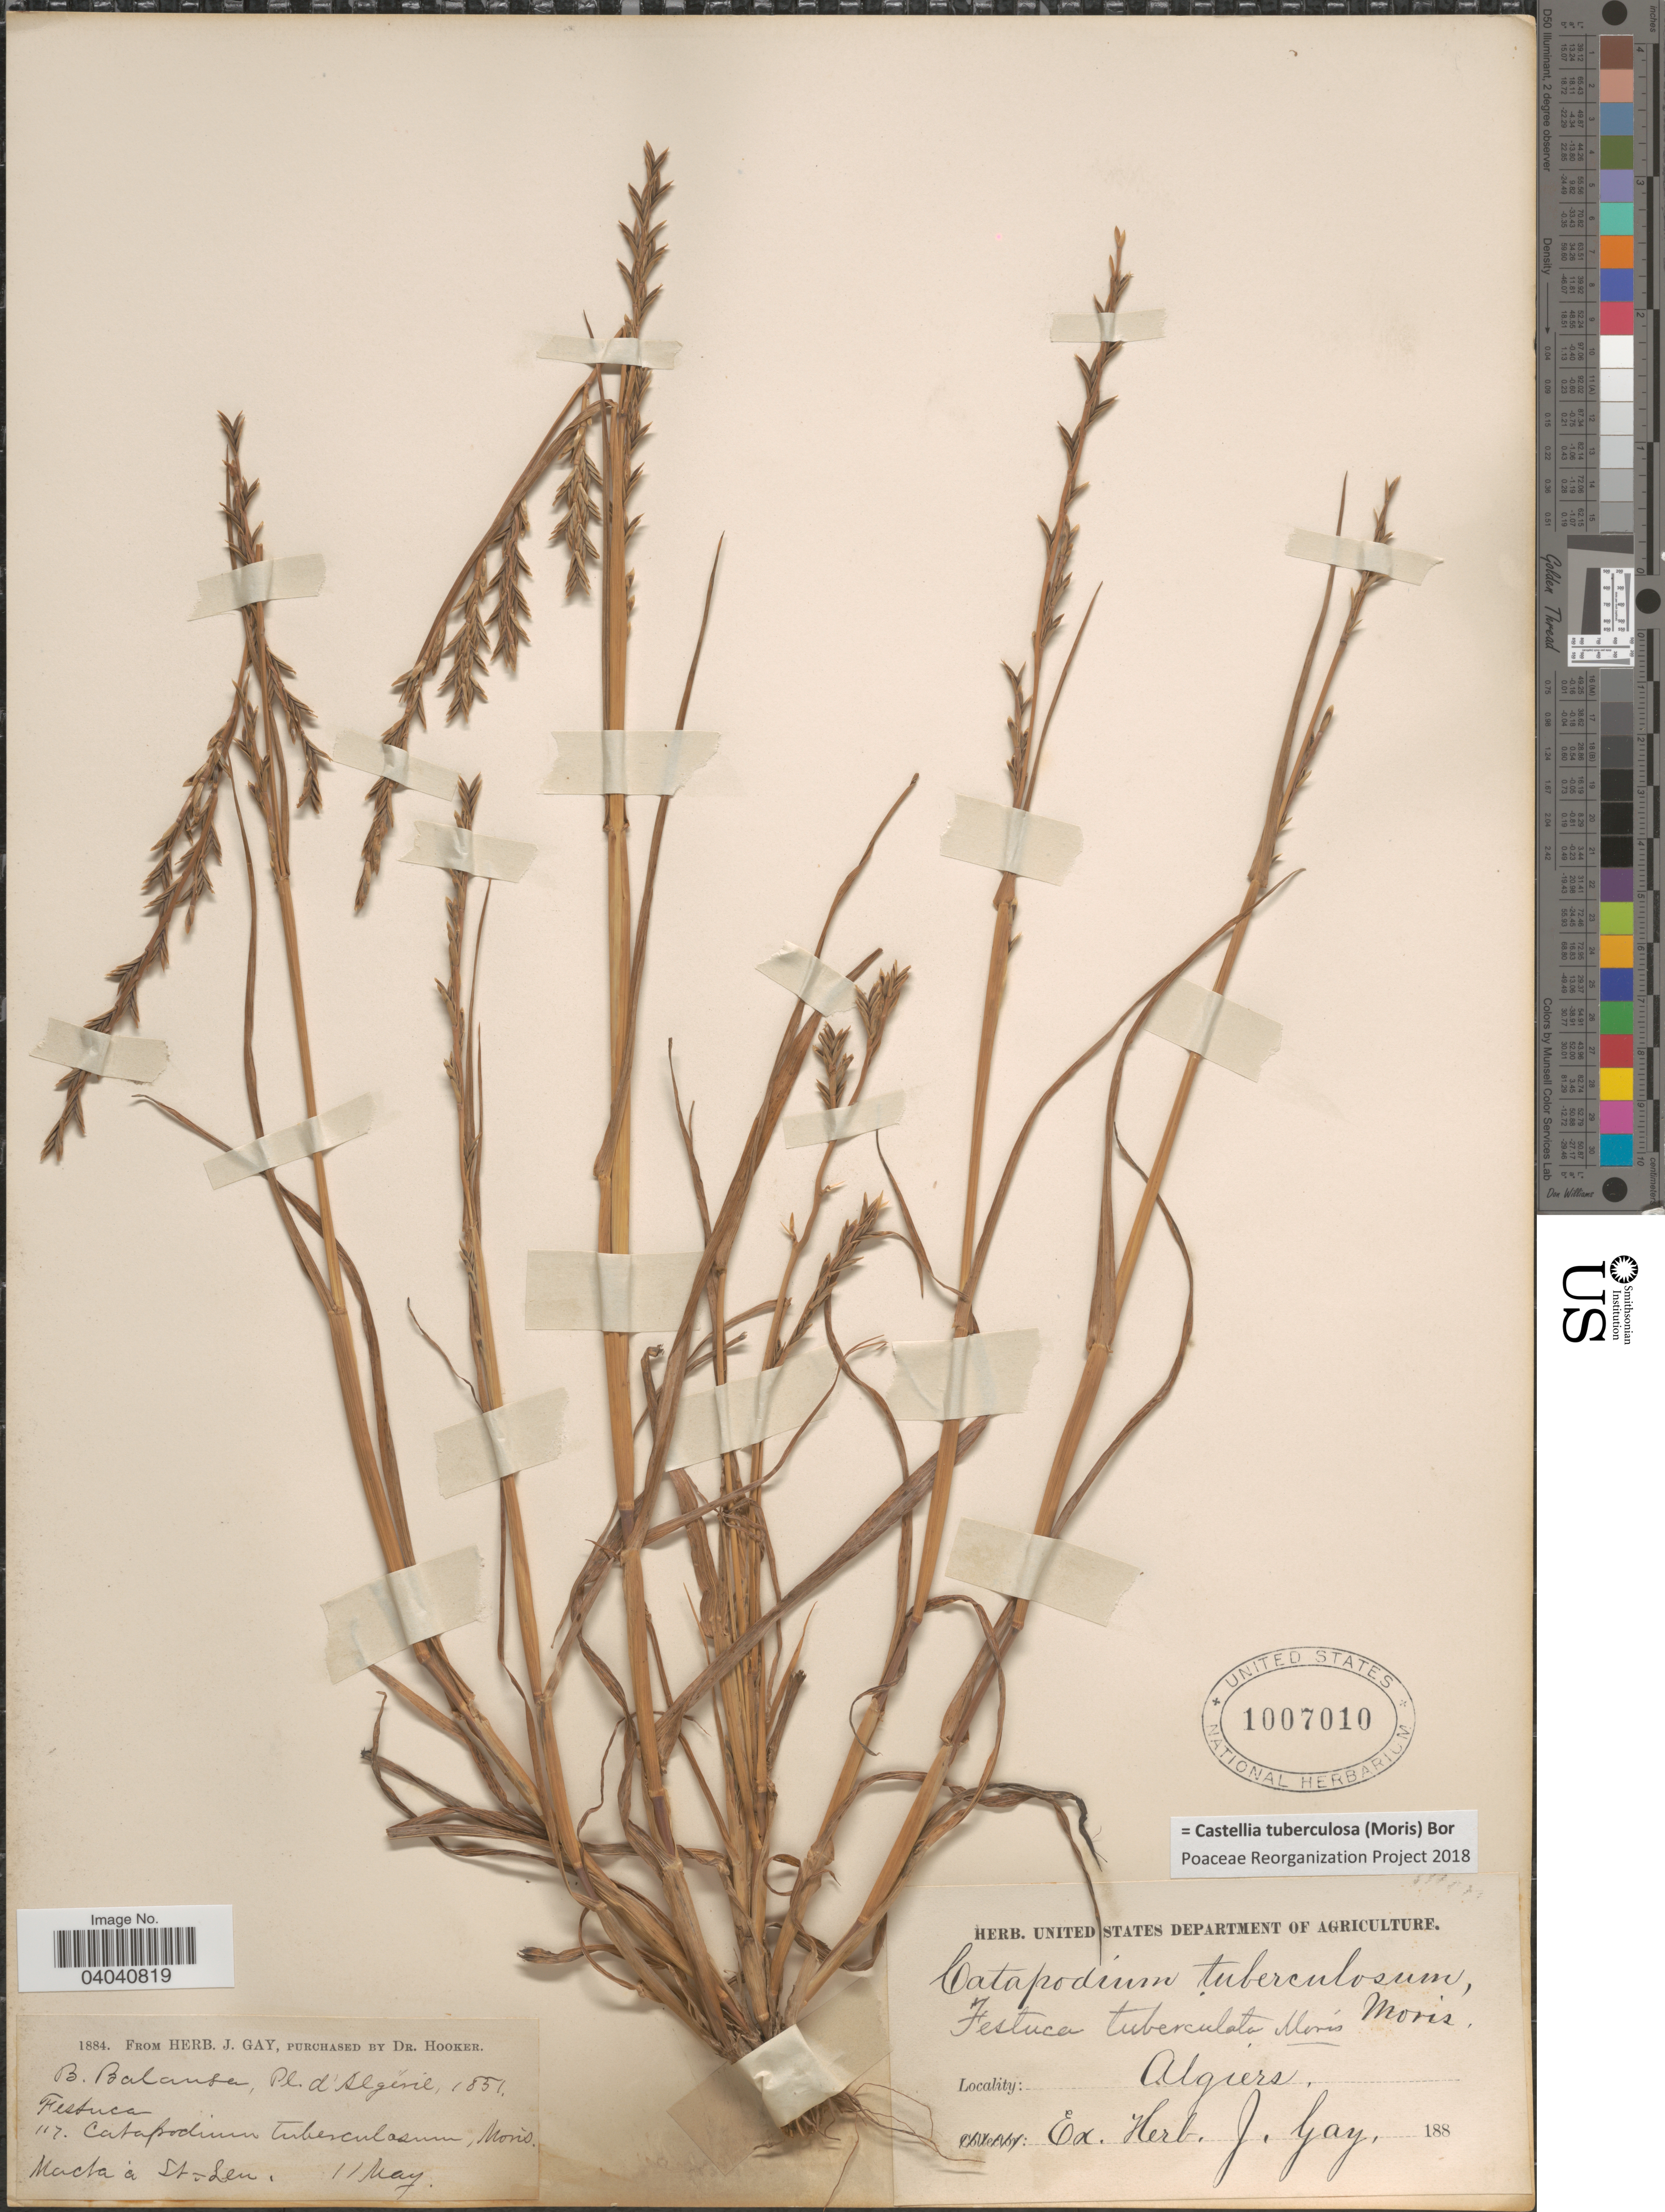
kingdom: Plantae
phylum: Tracheophyta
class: Liliopsida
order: Poales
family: Poaceae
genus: Castellia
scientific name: Castellia tuberculosa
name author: (Moris) Bor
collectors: B. Balansa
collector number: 117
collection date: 1851-05-11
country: Algeria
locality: Macta à St. Leu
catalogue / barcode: US 1007010